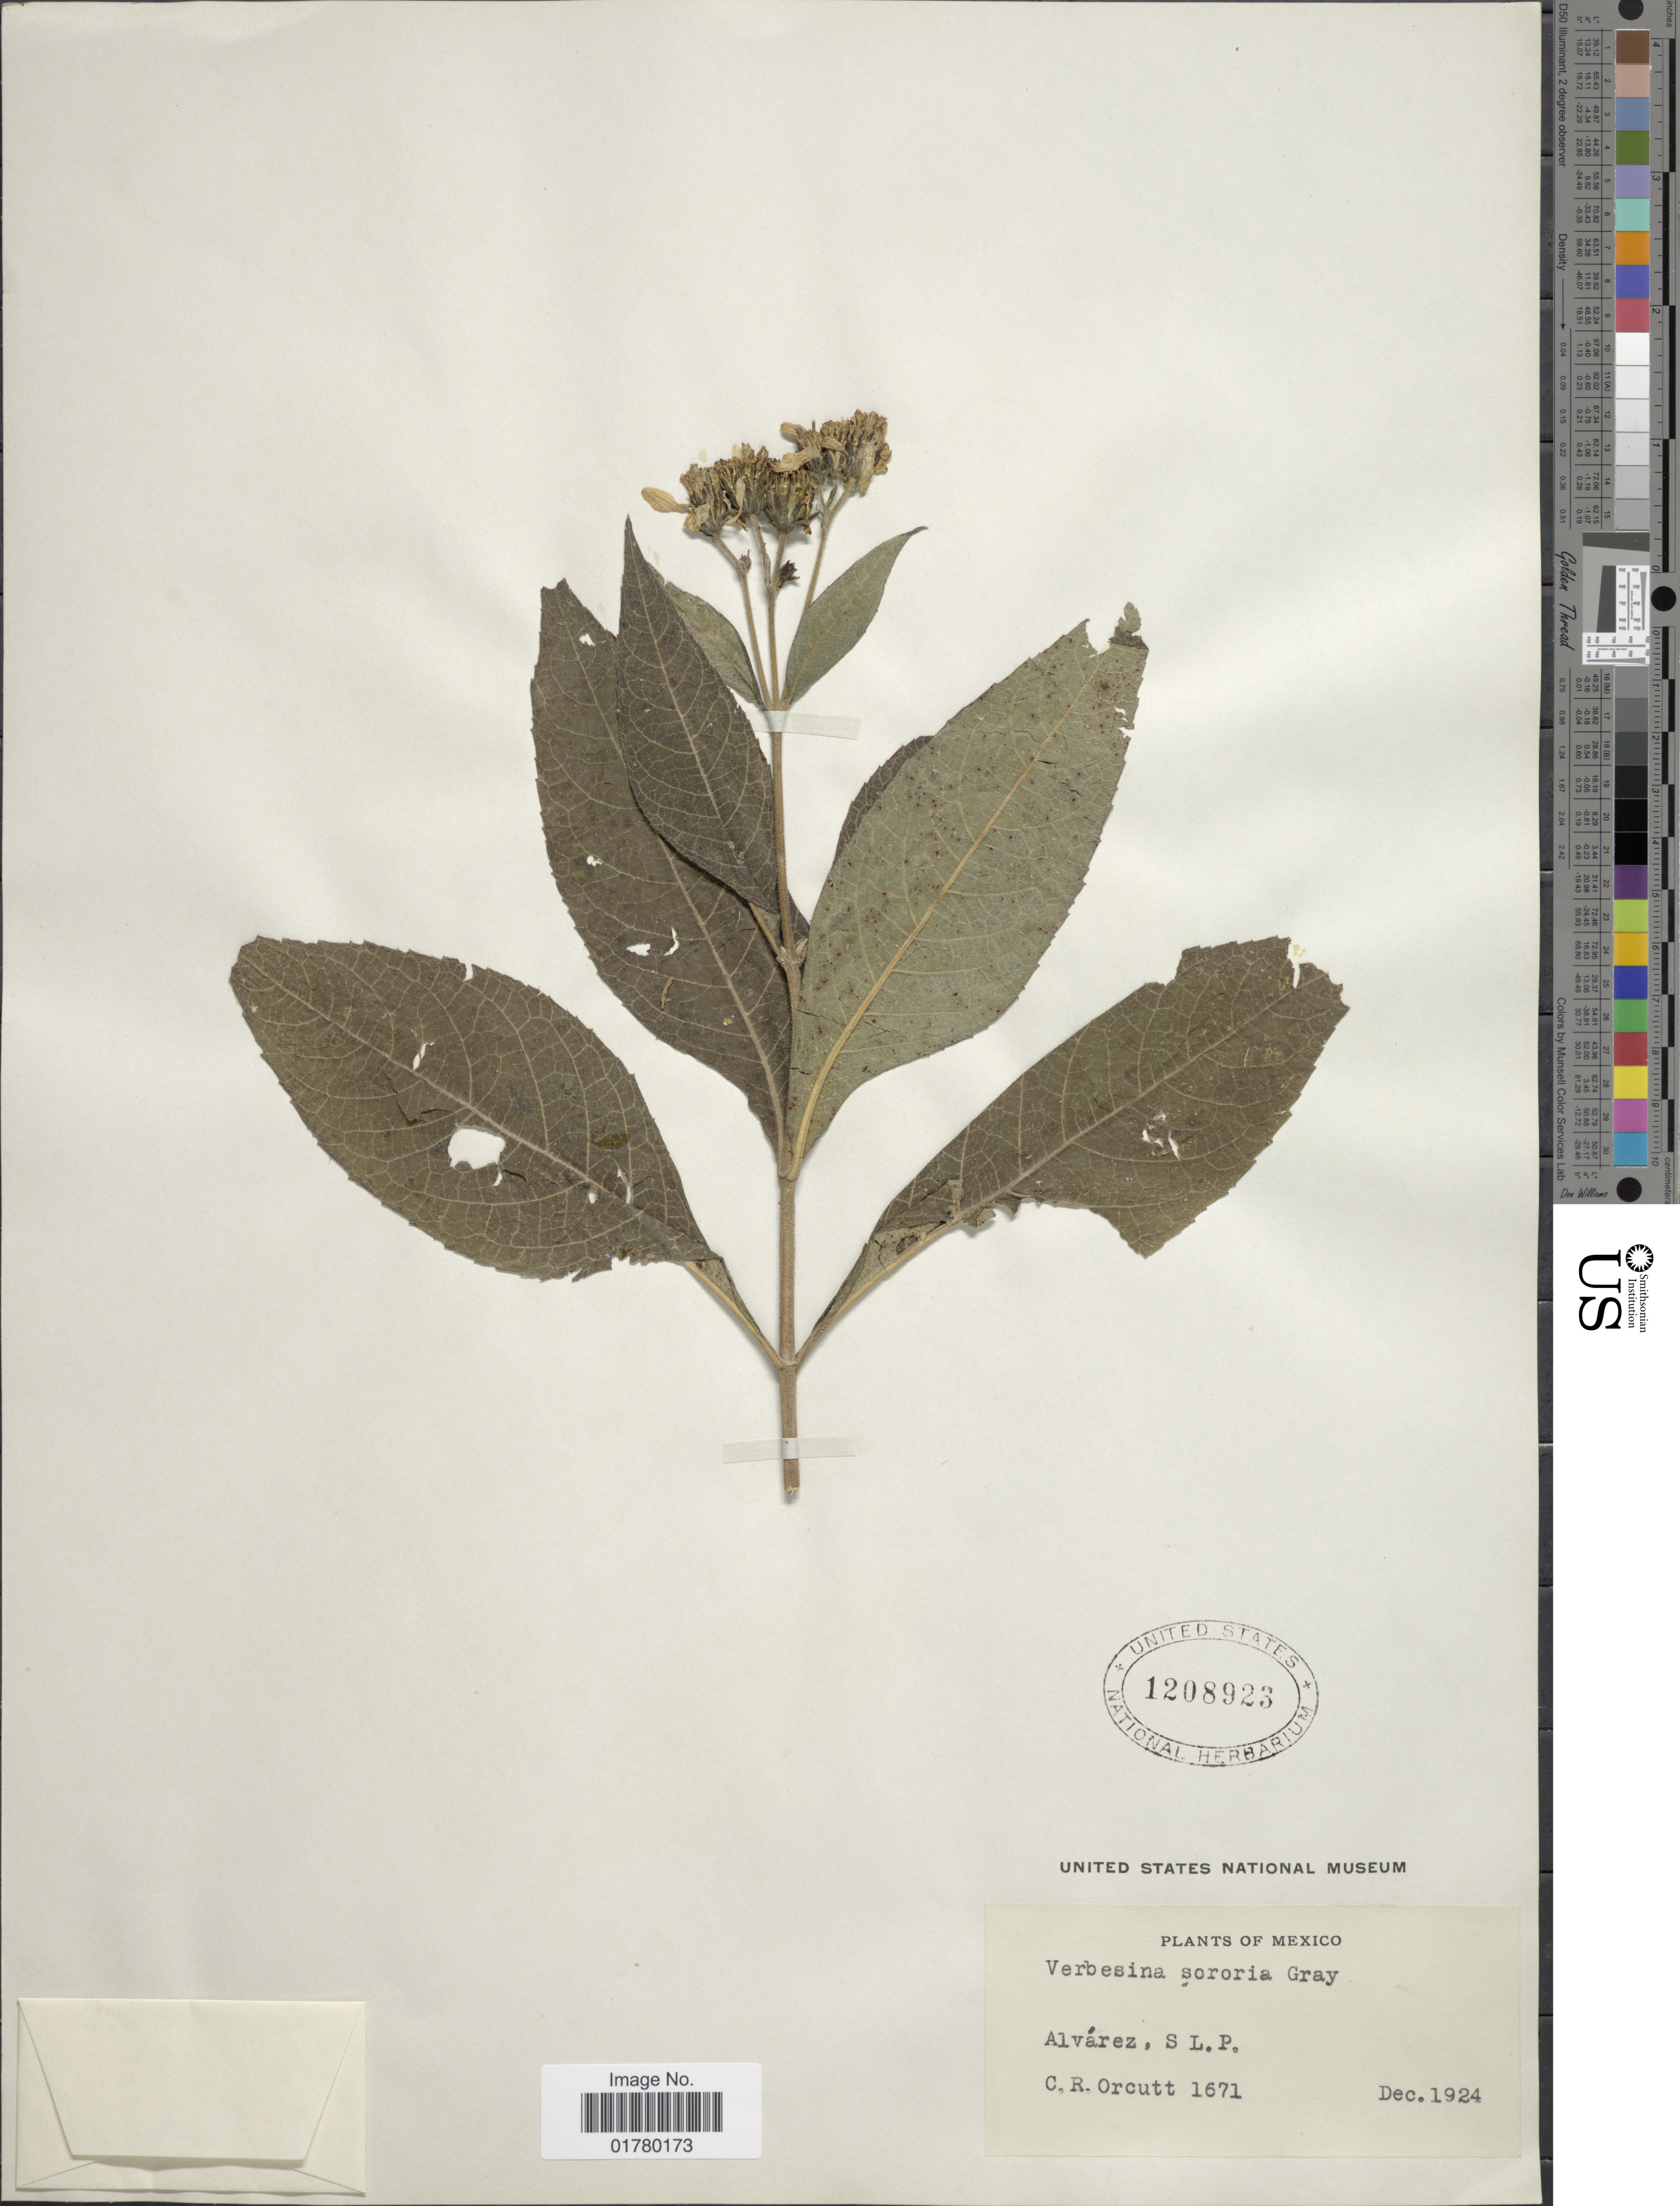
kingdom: Plantae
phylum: Tracheophyta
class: Magnoliopsida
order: Asterales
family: Asteraceae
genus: Verbesina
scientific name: Verbesina sororia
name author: A. Gray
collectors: C. R. Orcutt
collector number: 1671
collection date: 1924-12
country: Mexico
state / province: San Luis Potosí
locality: Alvárez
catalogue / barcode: US 1208923